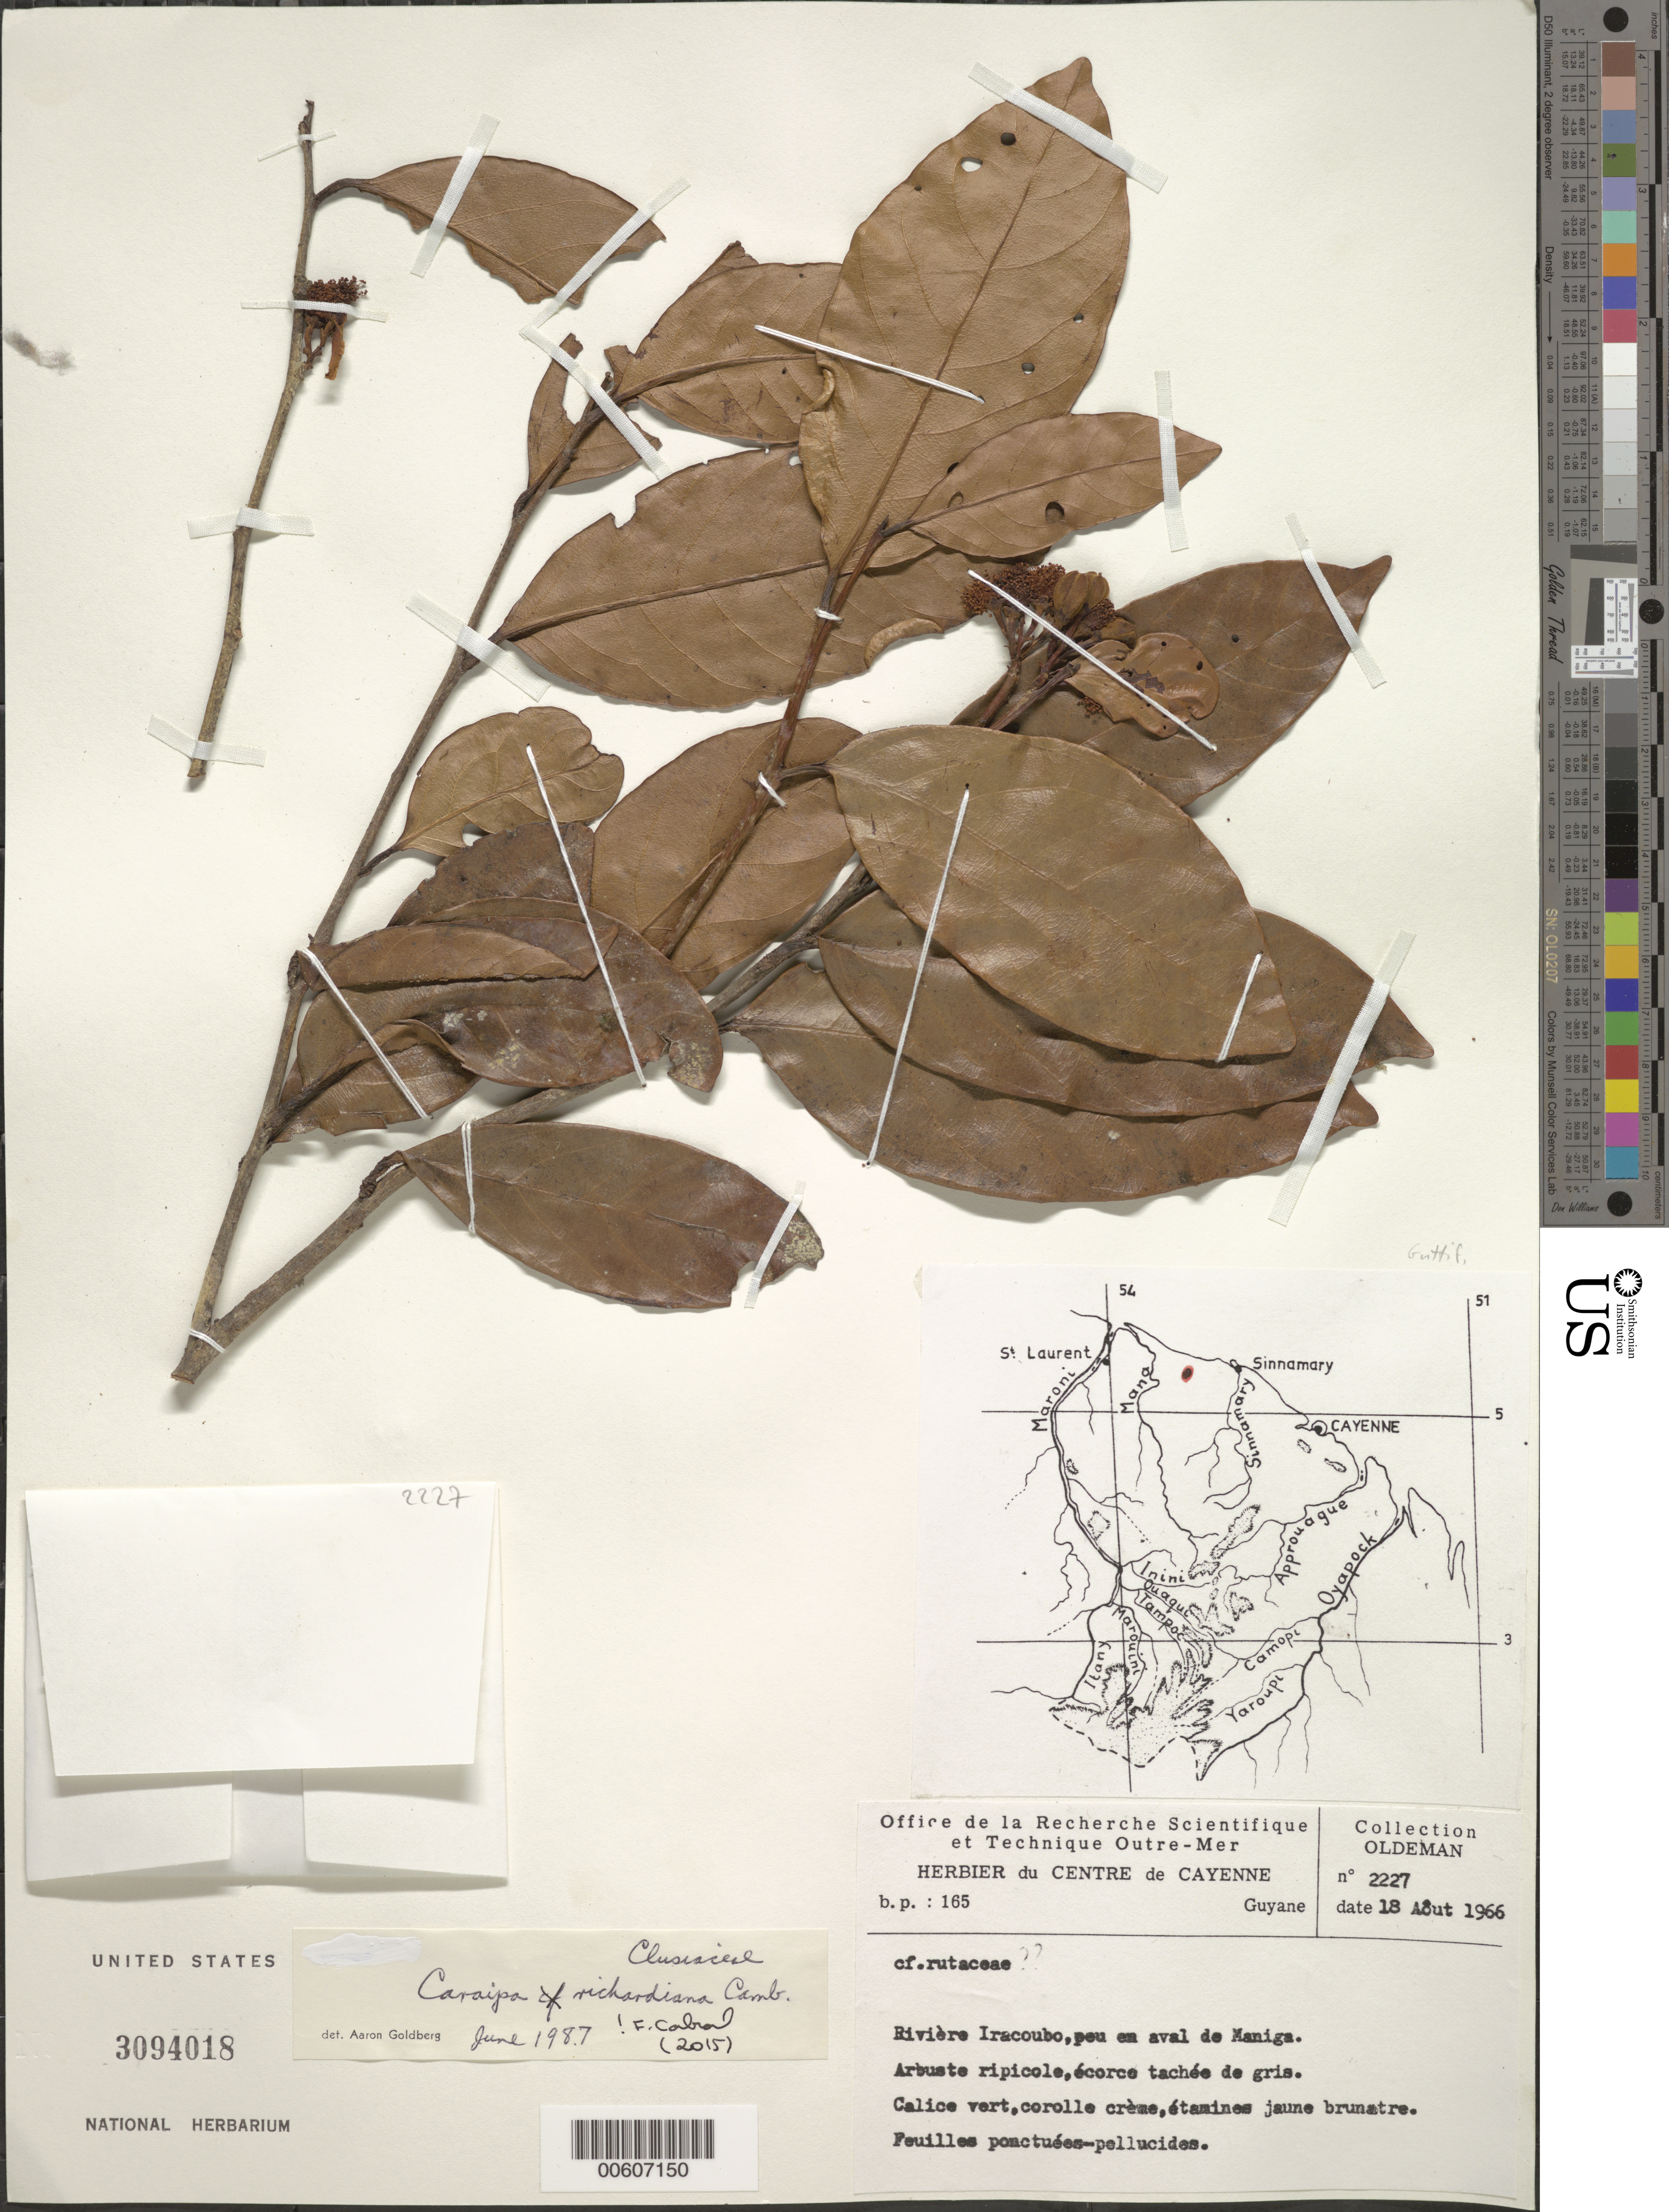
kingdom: Plantae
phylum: Tracheophyta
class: Magnoliopsida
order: Malpighiales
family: Calophyllaceae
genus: Caraipa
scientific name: Caraipa richardiana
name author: Cambess.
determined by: Goldberg, Aaron, (US), NMNH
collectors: R. Oldeman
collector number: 2227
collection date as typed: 18-Aug-66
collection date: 1966-08-18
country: French Guiana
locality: Rives de l'Iracoubo, peu en aval de Maniga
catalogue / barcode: US 3094018